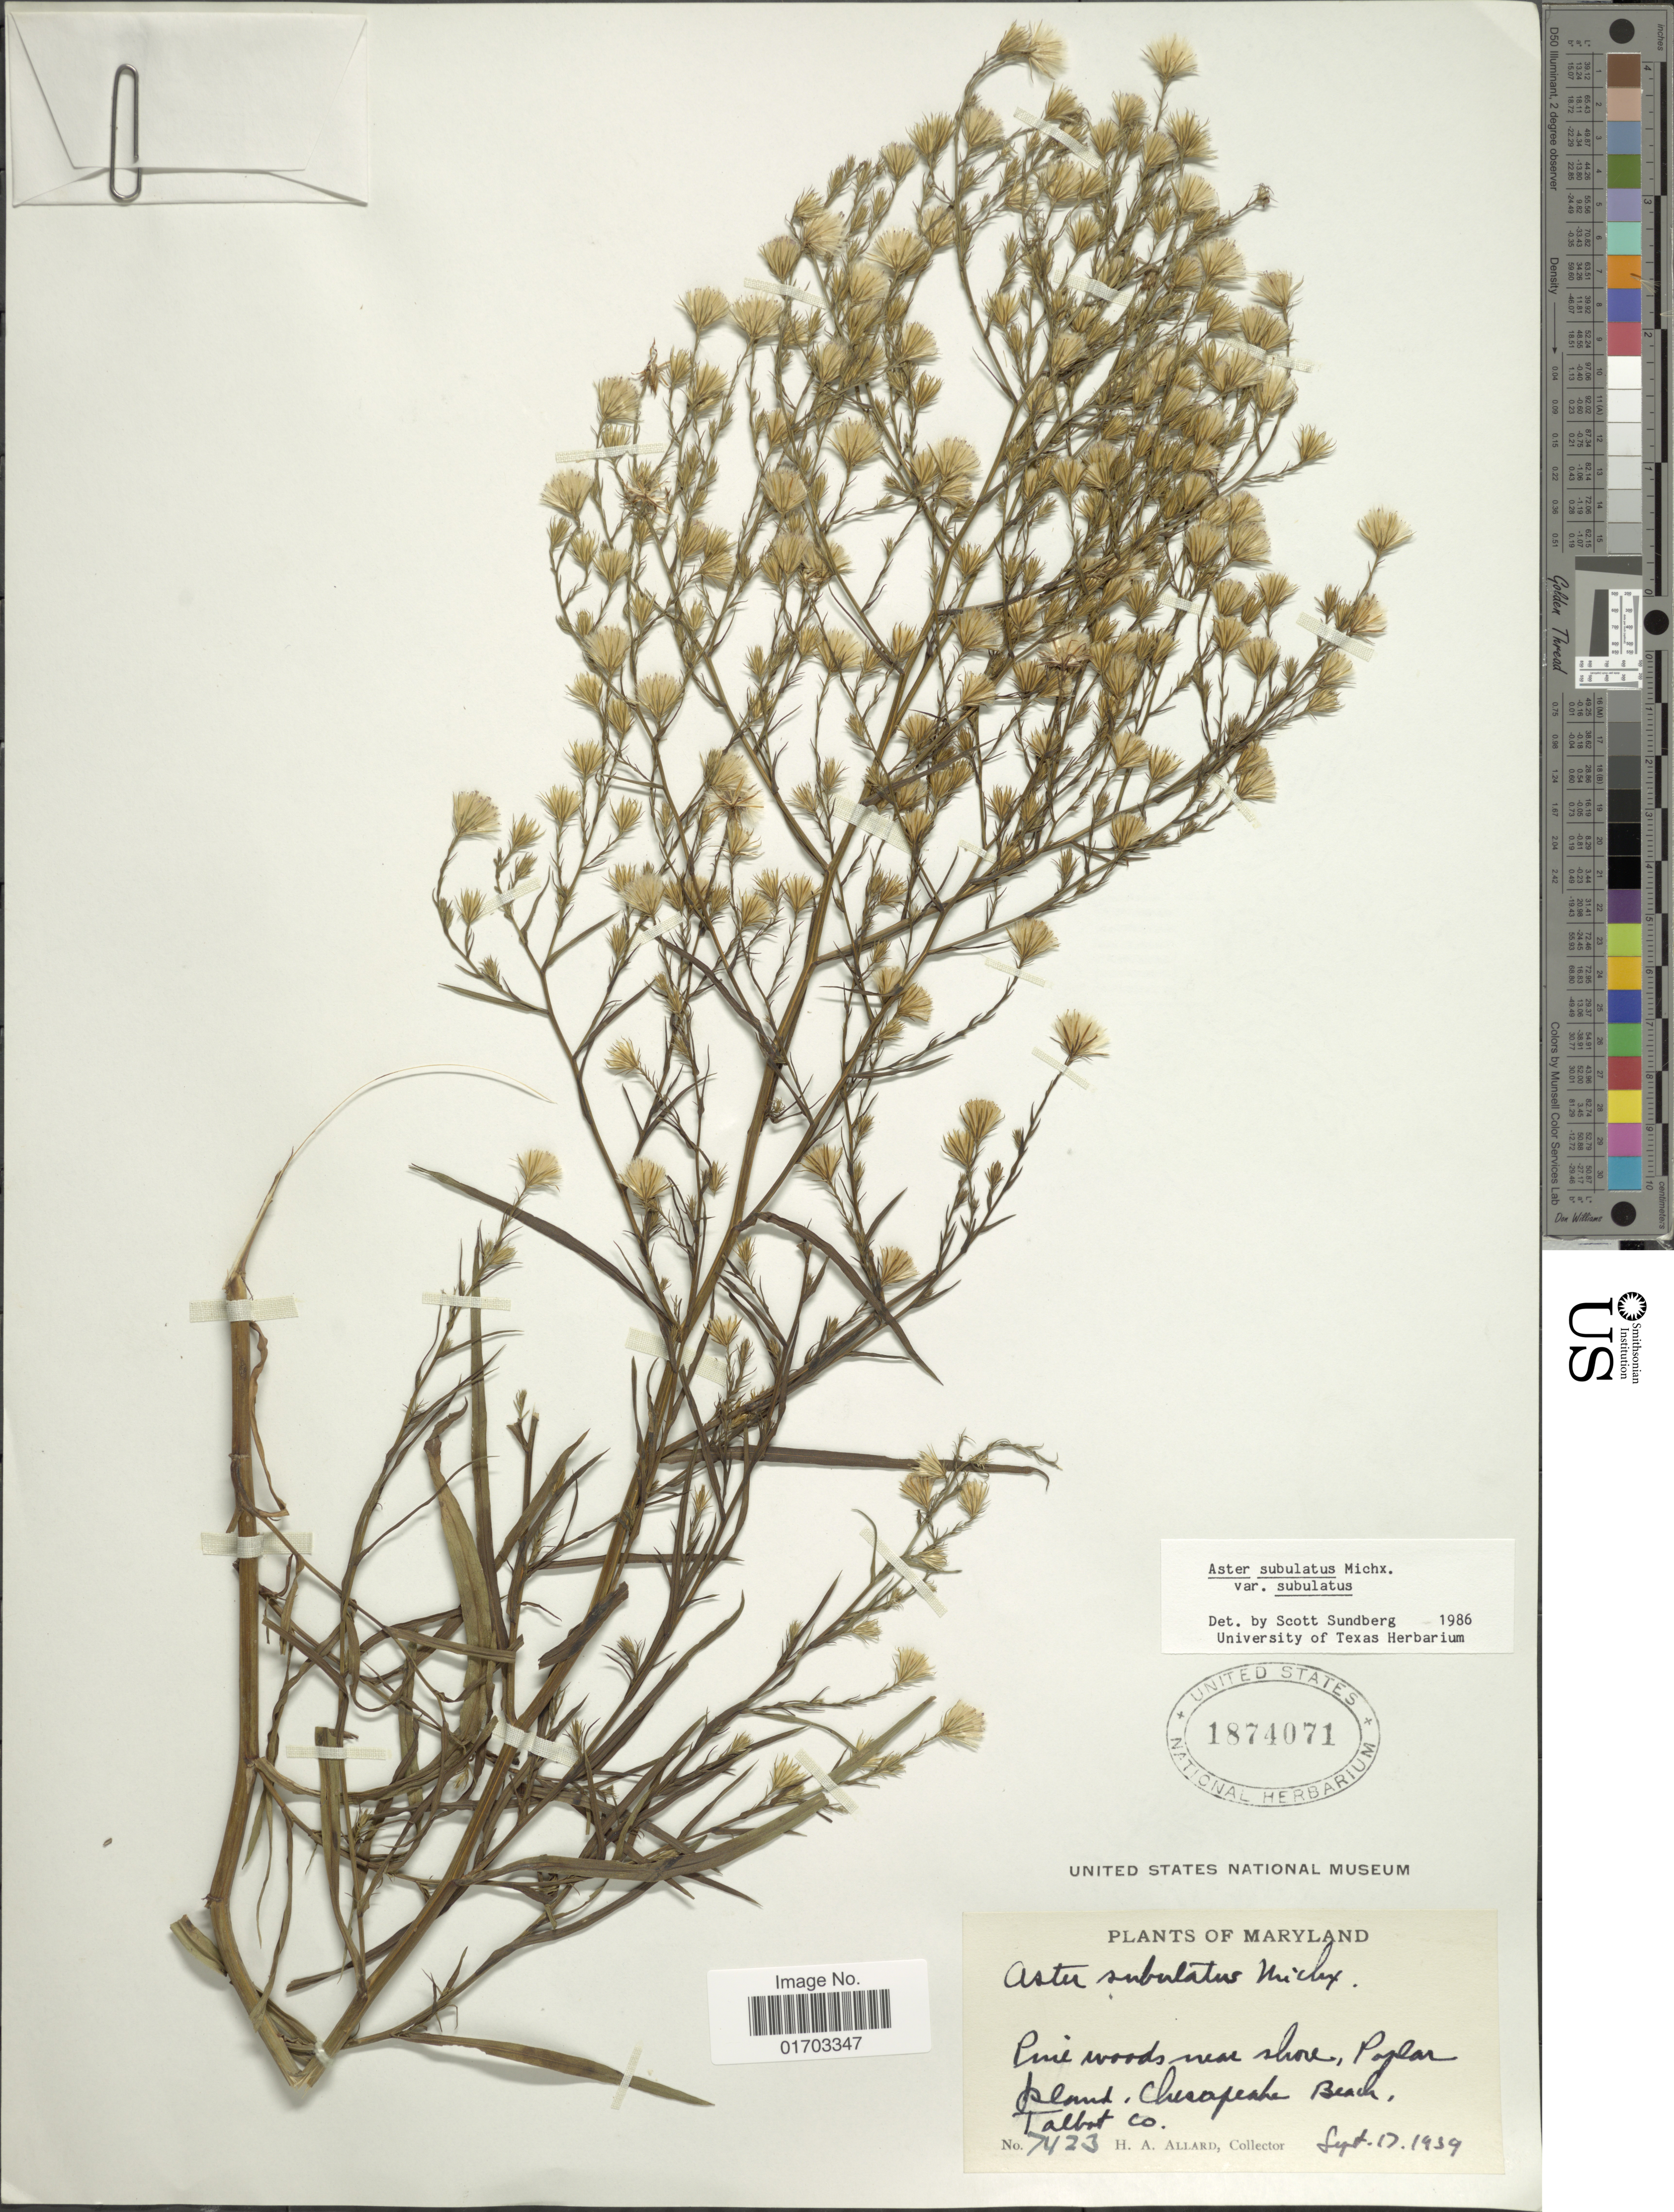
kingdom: Plantae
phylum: Tracheophyta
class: Magnoliopsida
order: Asterales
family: Asteraceae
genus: Symphyotrichum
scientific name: Symphyotrichum subulatum var. subulatum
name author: (Michx.) G.L. Nesom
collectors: H. A. Allard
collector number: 7423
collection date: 1939-09-17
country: United States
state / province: Maryland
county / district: Talbot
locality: Pine woods near shore, Poplar pland, Chesapeake Beach, Talbot Co.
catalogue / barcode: US 1874071